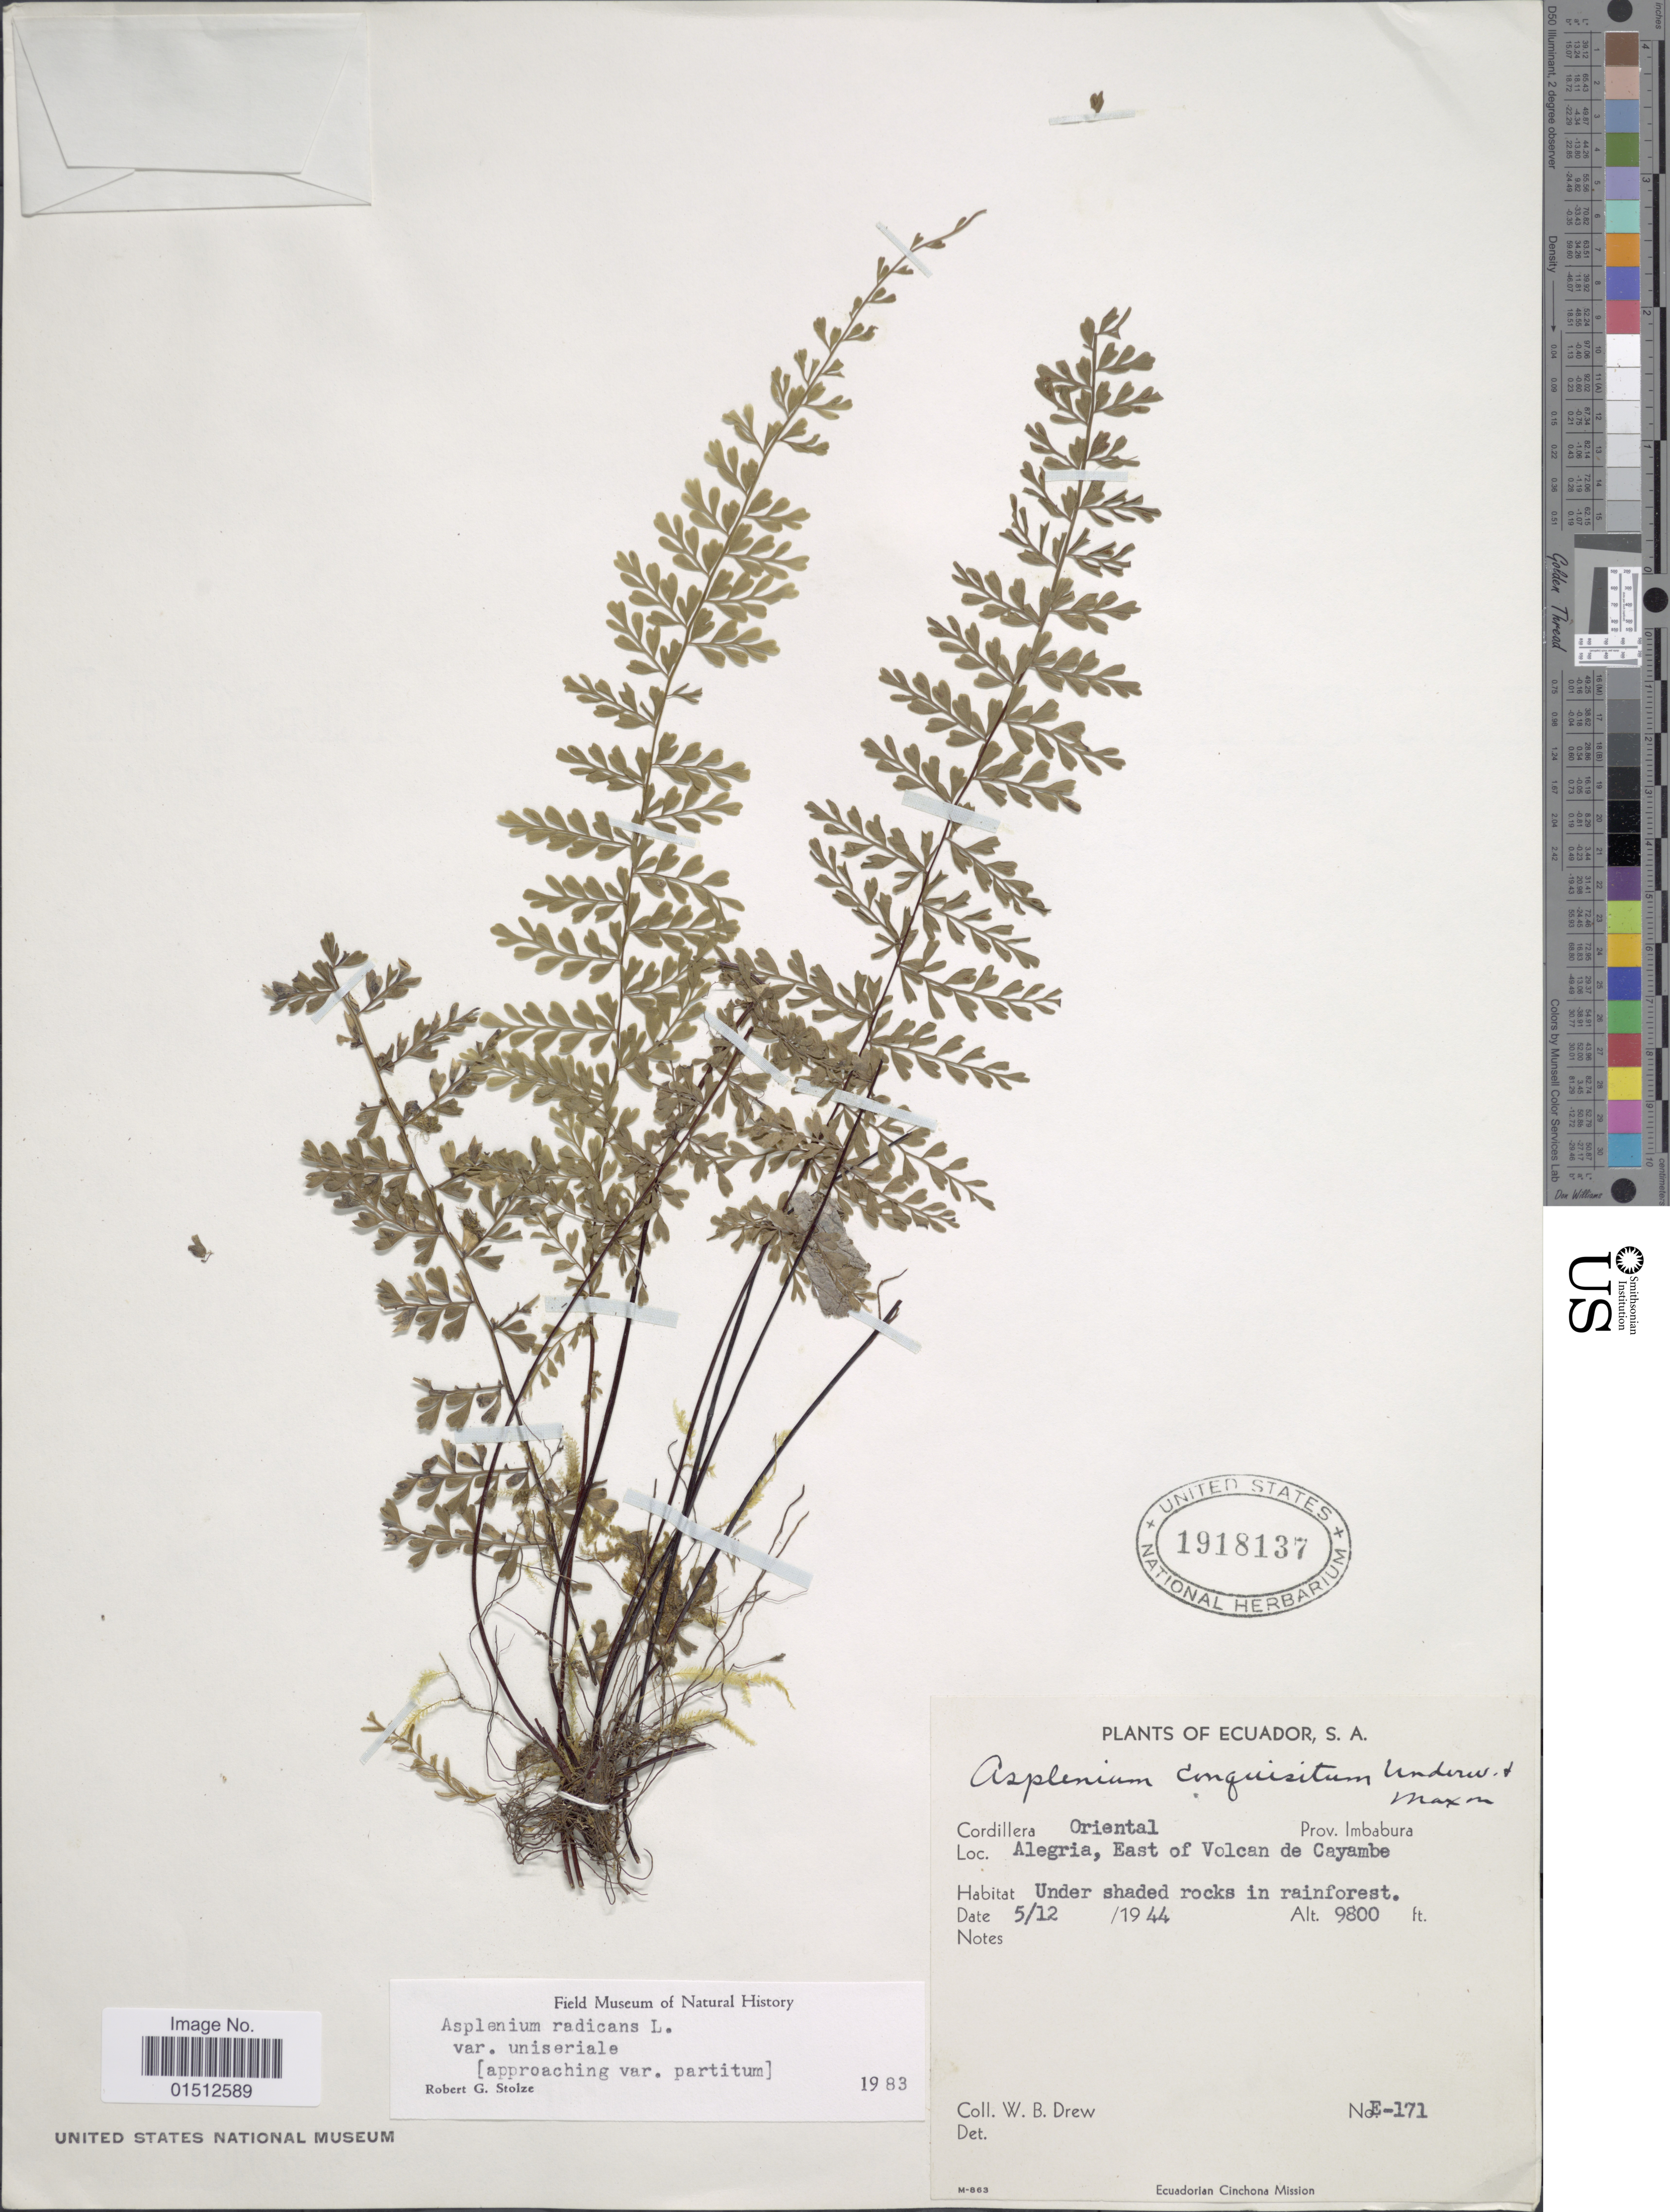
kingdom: Plantae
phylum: Tracheophyta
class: Polypodiopsida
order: Polypodiales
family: Aspleniaceae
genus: Asplenium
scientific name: Asplenium radicans var. uniserale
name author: (Raddi) L.D. Gómez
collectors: W. B. Drew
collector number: E-171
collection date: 1944-12-05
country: Ecuador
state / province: Imbabura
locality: Cordillera Oriental, Prov. Imbabura. Alegria, East of Volcan de Cayambe.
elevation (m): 2987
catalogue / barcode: US 1918137